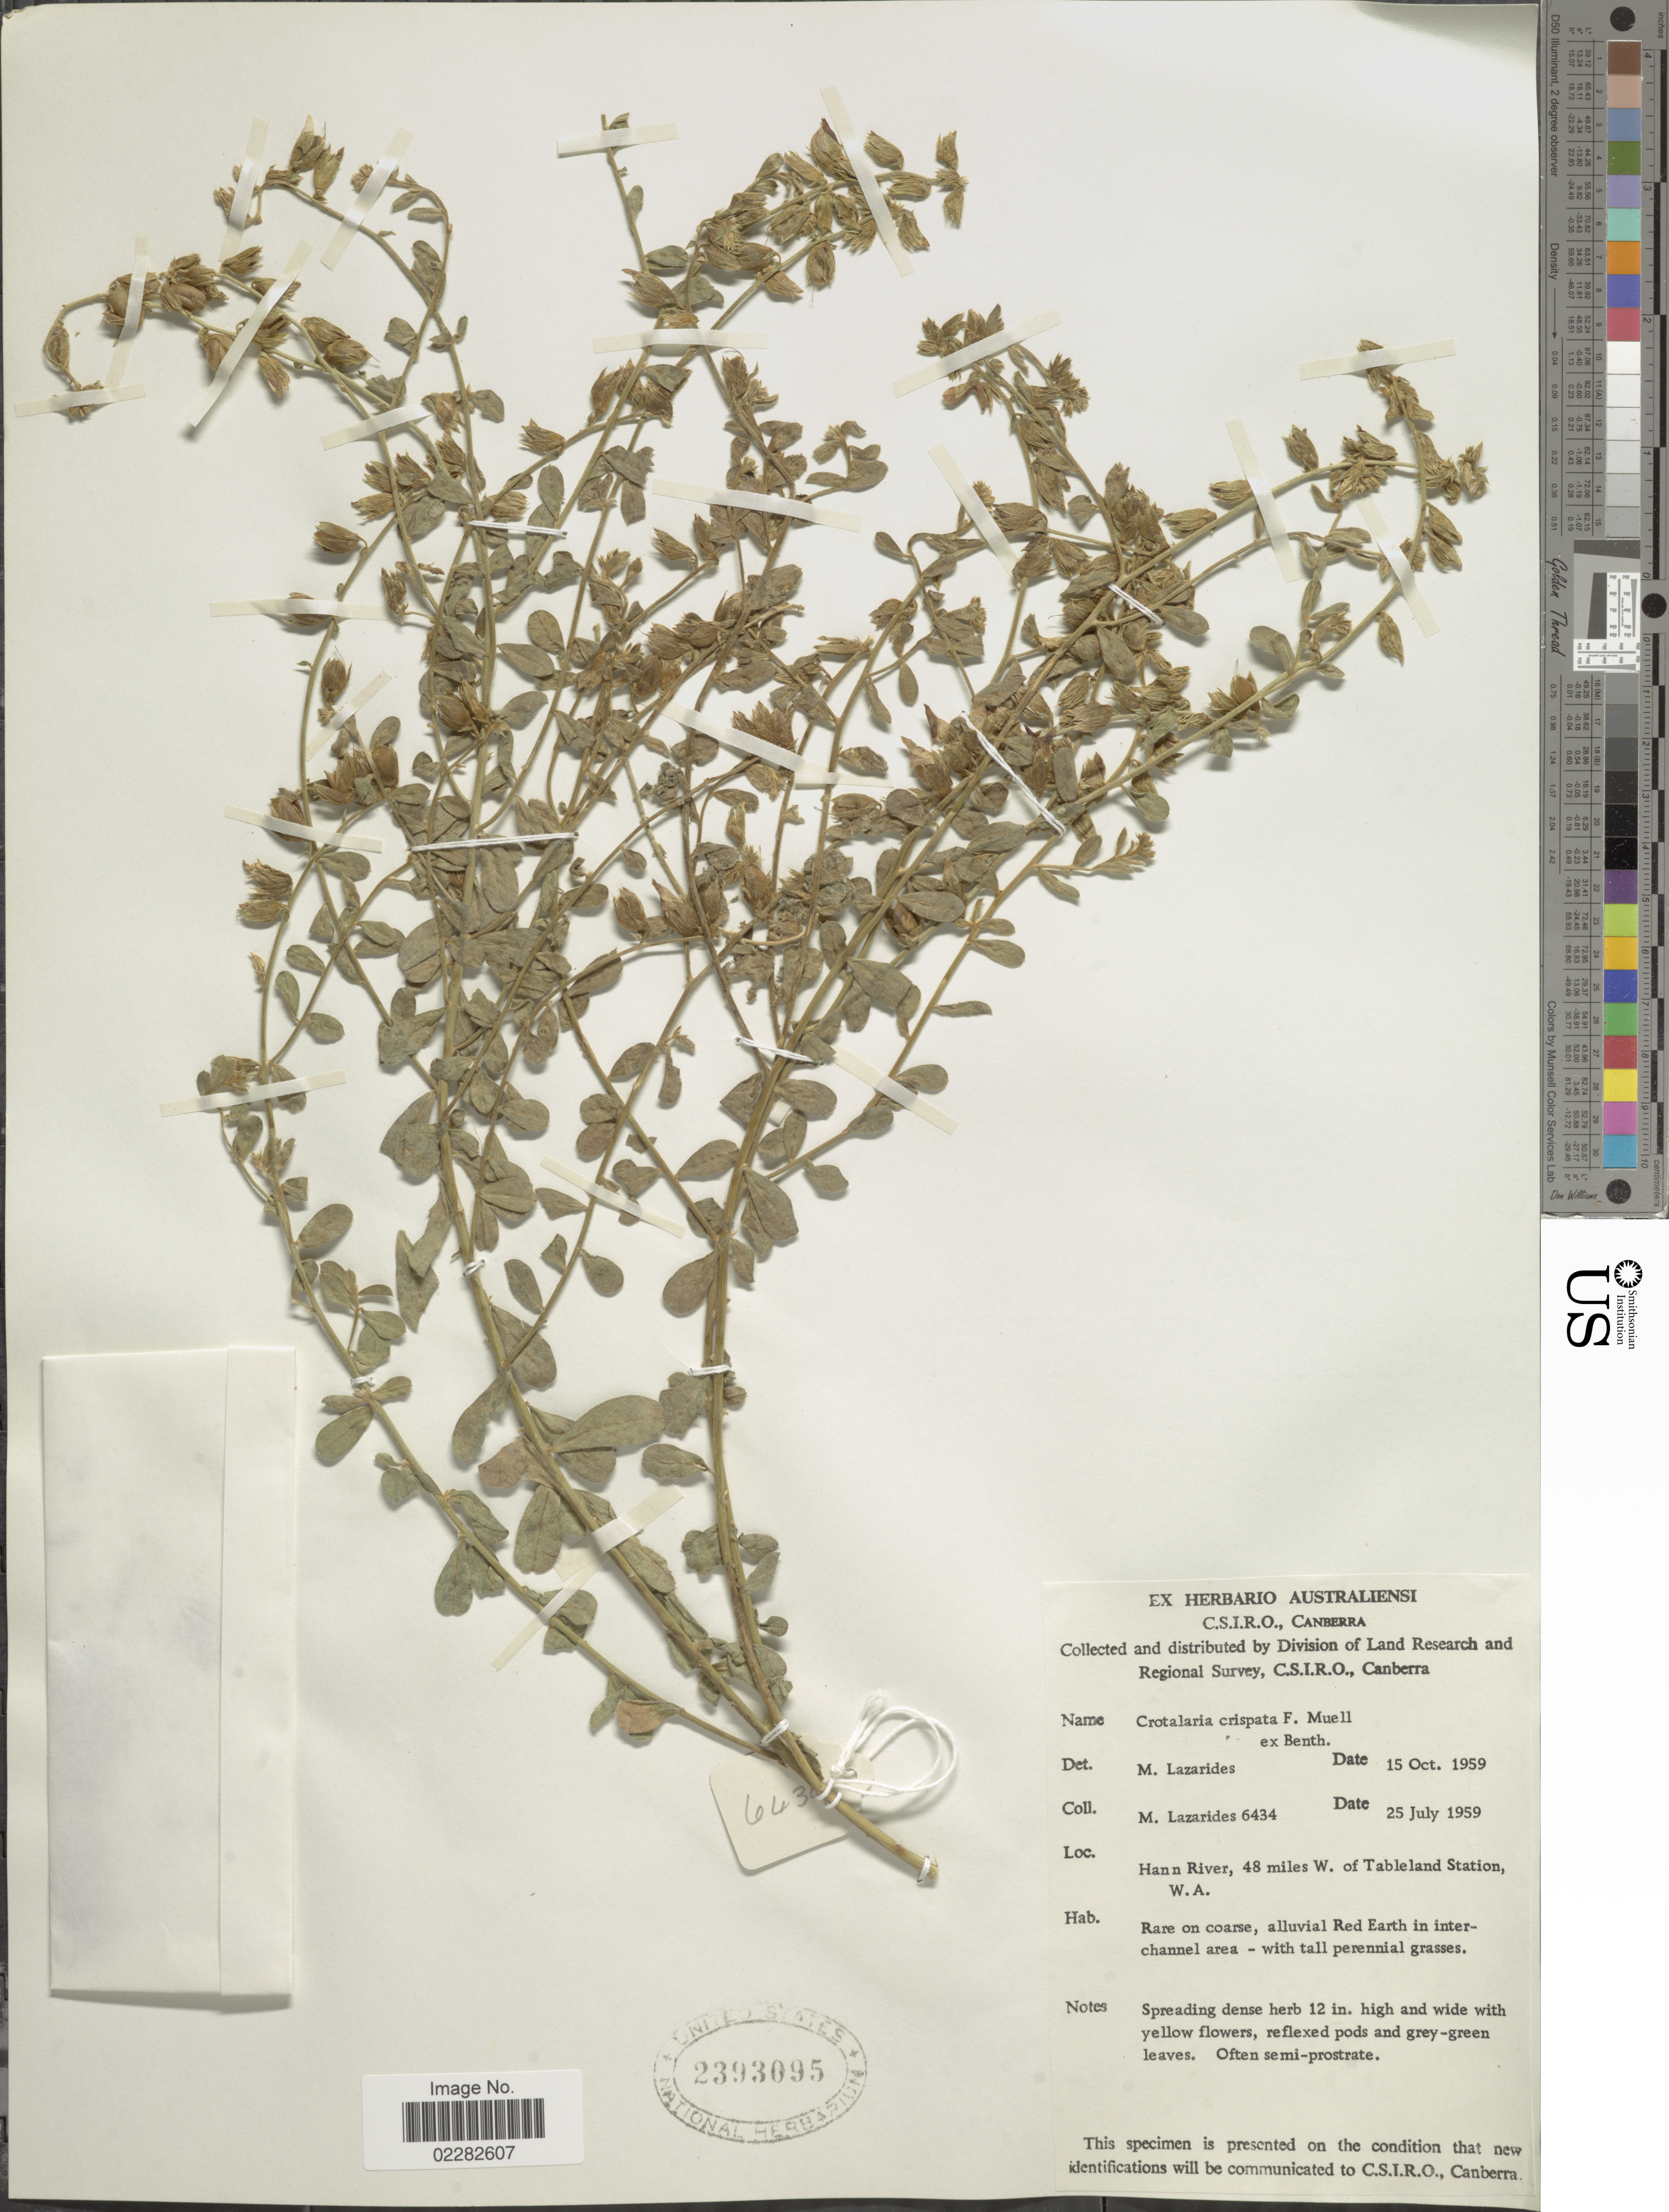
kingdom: Plantae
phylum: Tracheophyta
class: Magnoliopsida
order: Fabales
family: Fabaceae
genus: Crotalaria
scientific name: Crotalaria crispata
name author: Benth.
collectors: M. Lazarides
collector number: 6434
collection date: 1959-07-25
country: Australia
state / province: Western Australia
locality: Hann River, 48 miles W. of Tableland Station, W.A.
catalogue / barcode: US 2393095